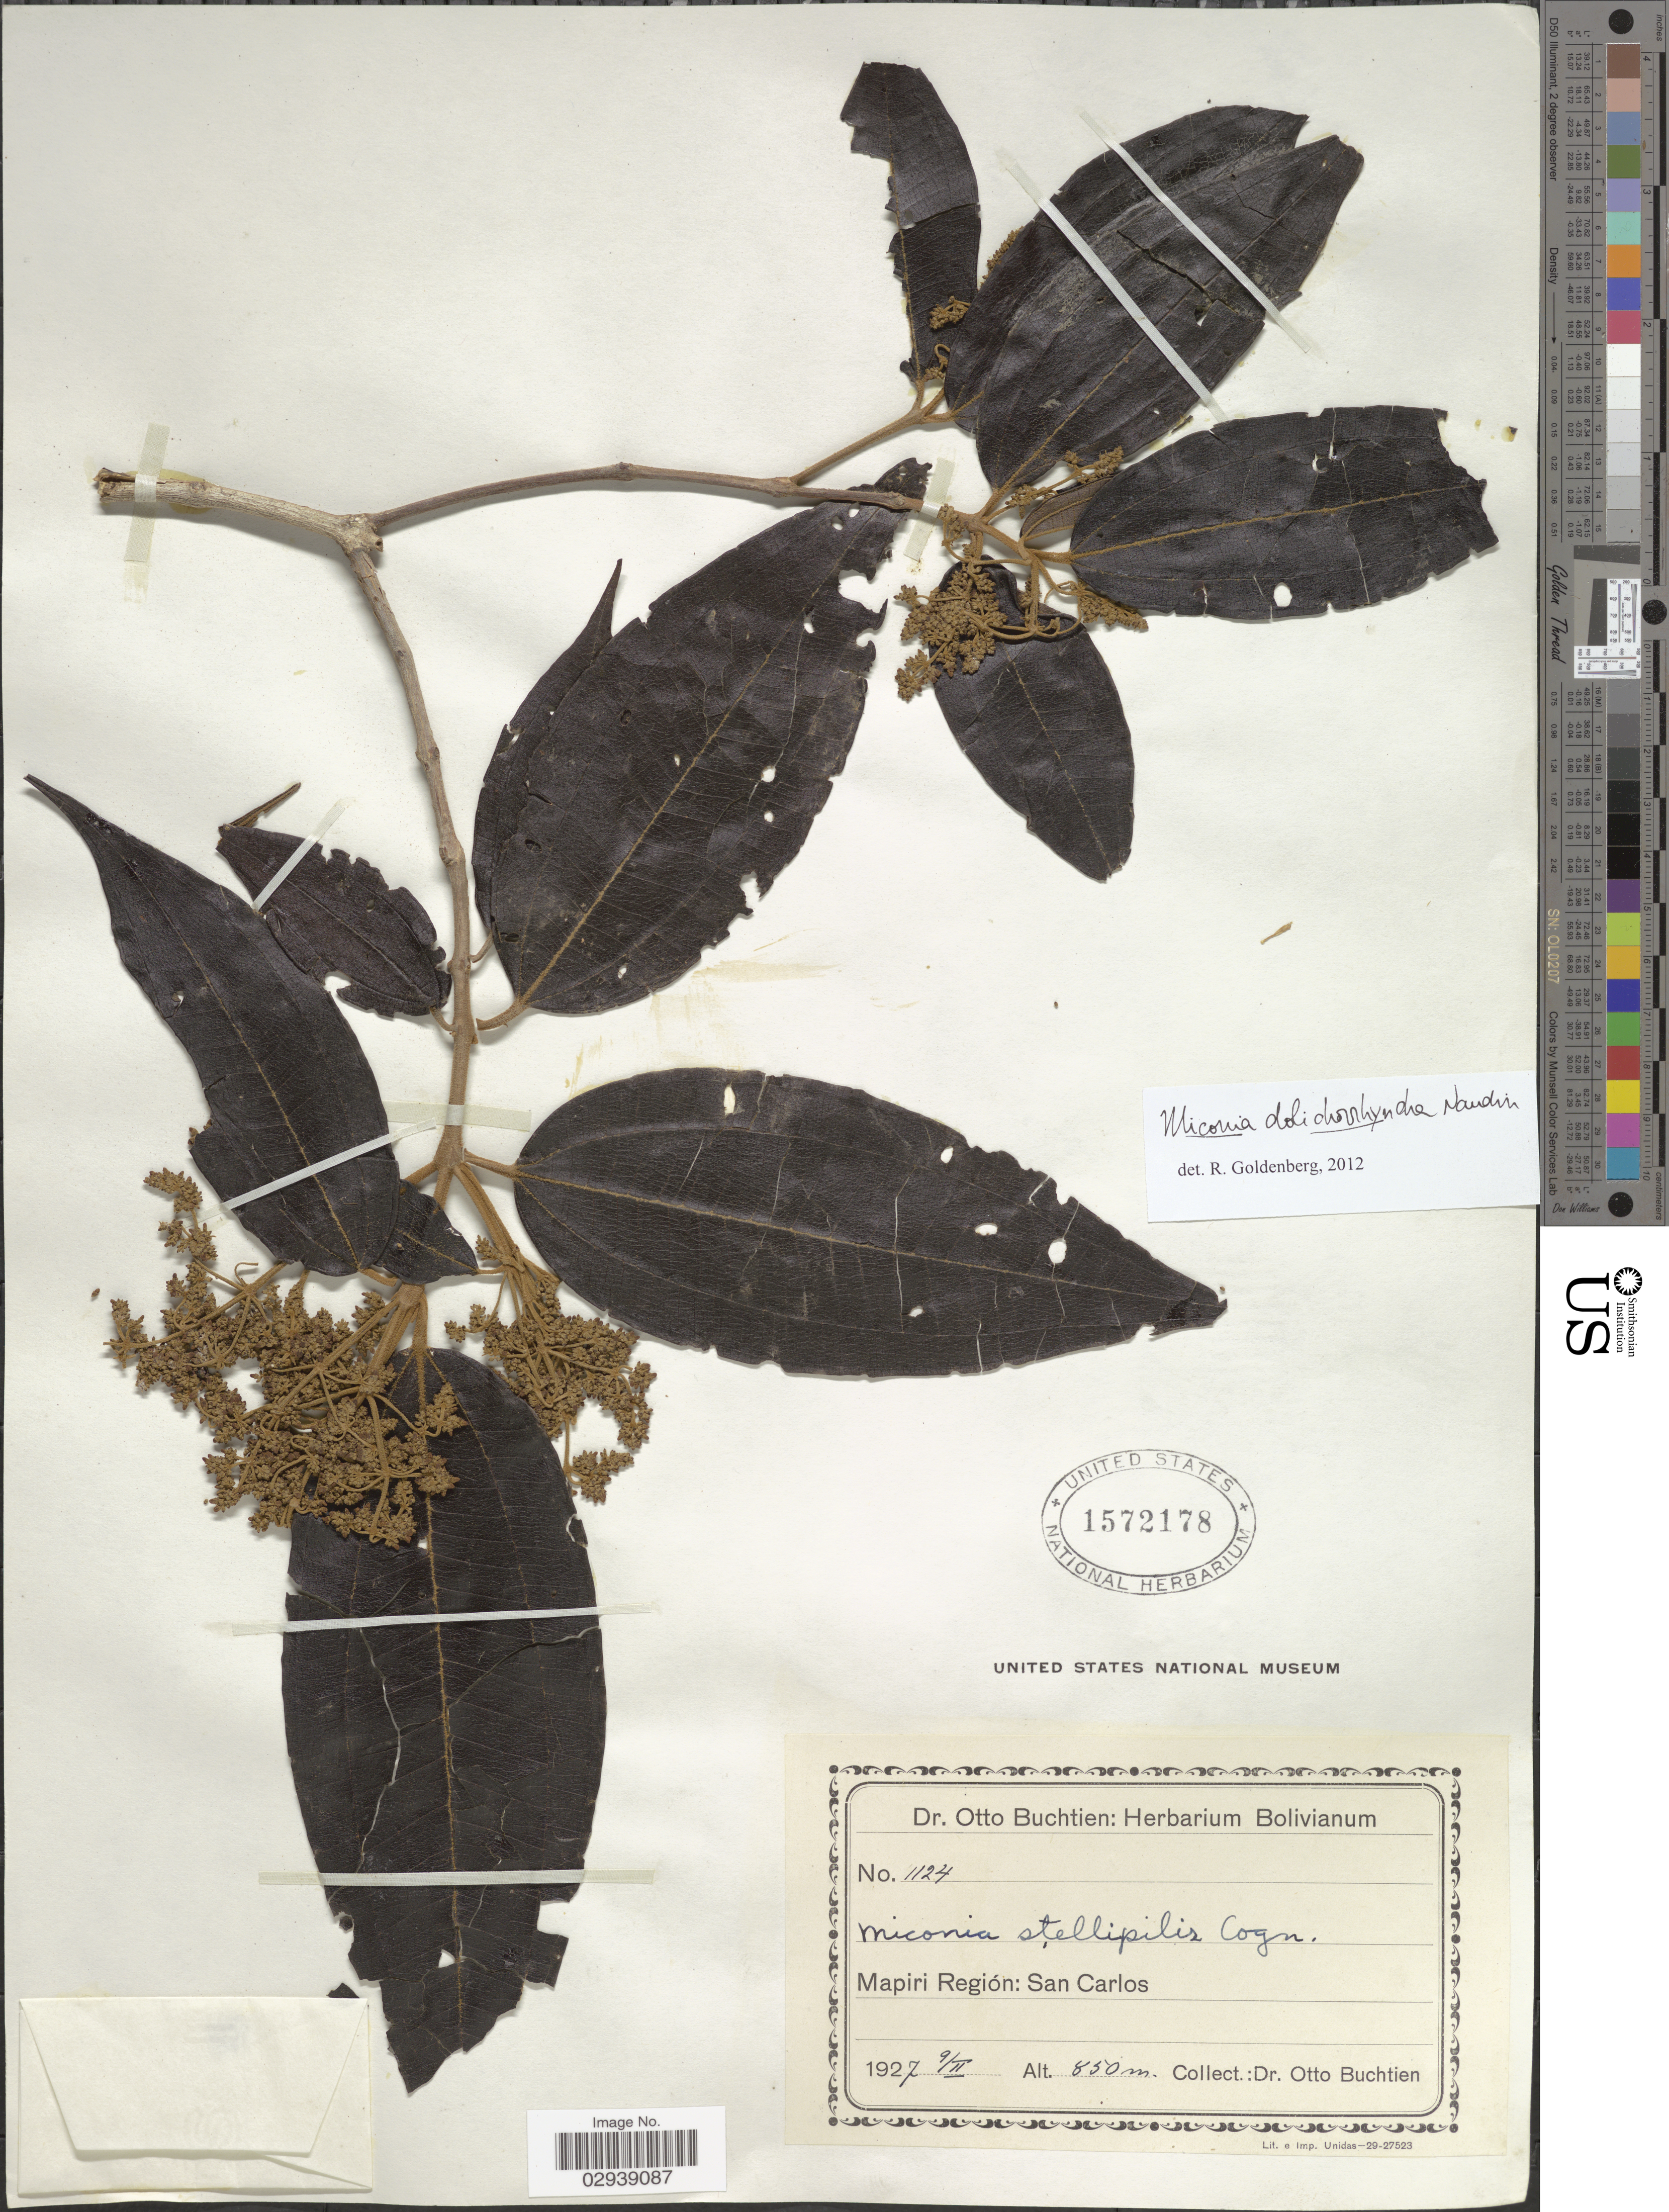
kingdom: Plantae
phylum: Tracheophyta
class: Magnoliopsida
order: Myrtales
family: Melastomataceae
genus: Miconia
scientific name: Miconia dolichorrhyncha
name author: Naudin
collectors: O. Buchtien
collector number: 1124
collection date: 1927-02-09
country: Bolivia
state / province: La Paz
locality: Mapiri Región: San Carlos.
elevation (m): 850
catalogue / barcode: US 1572178